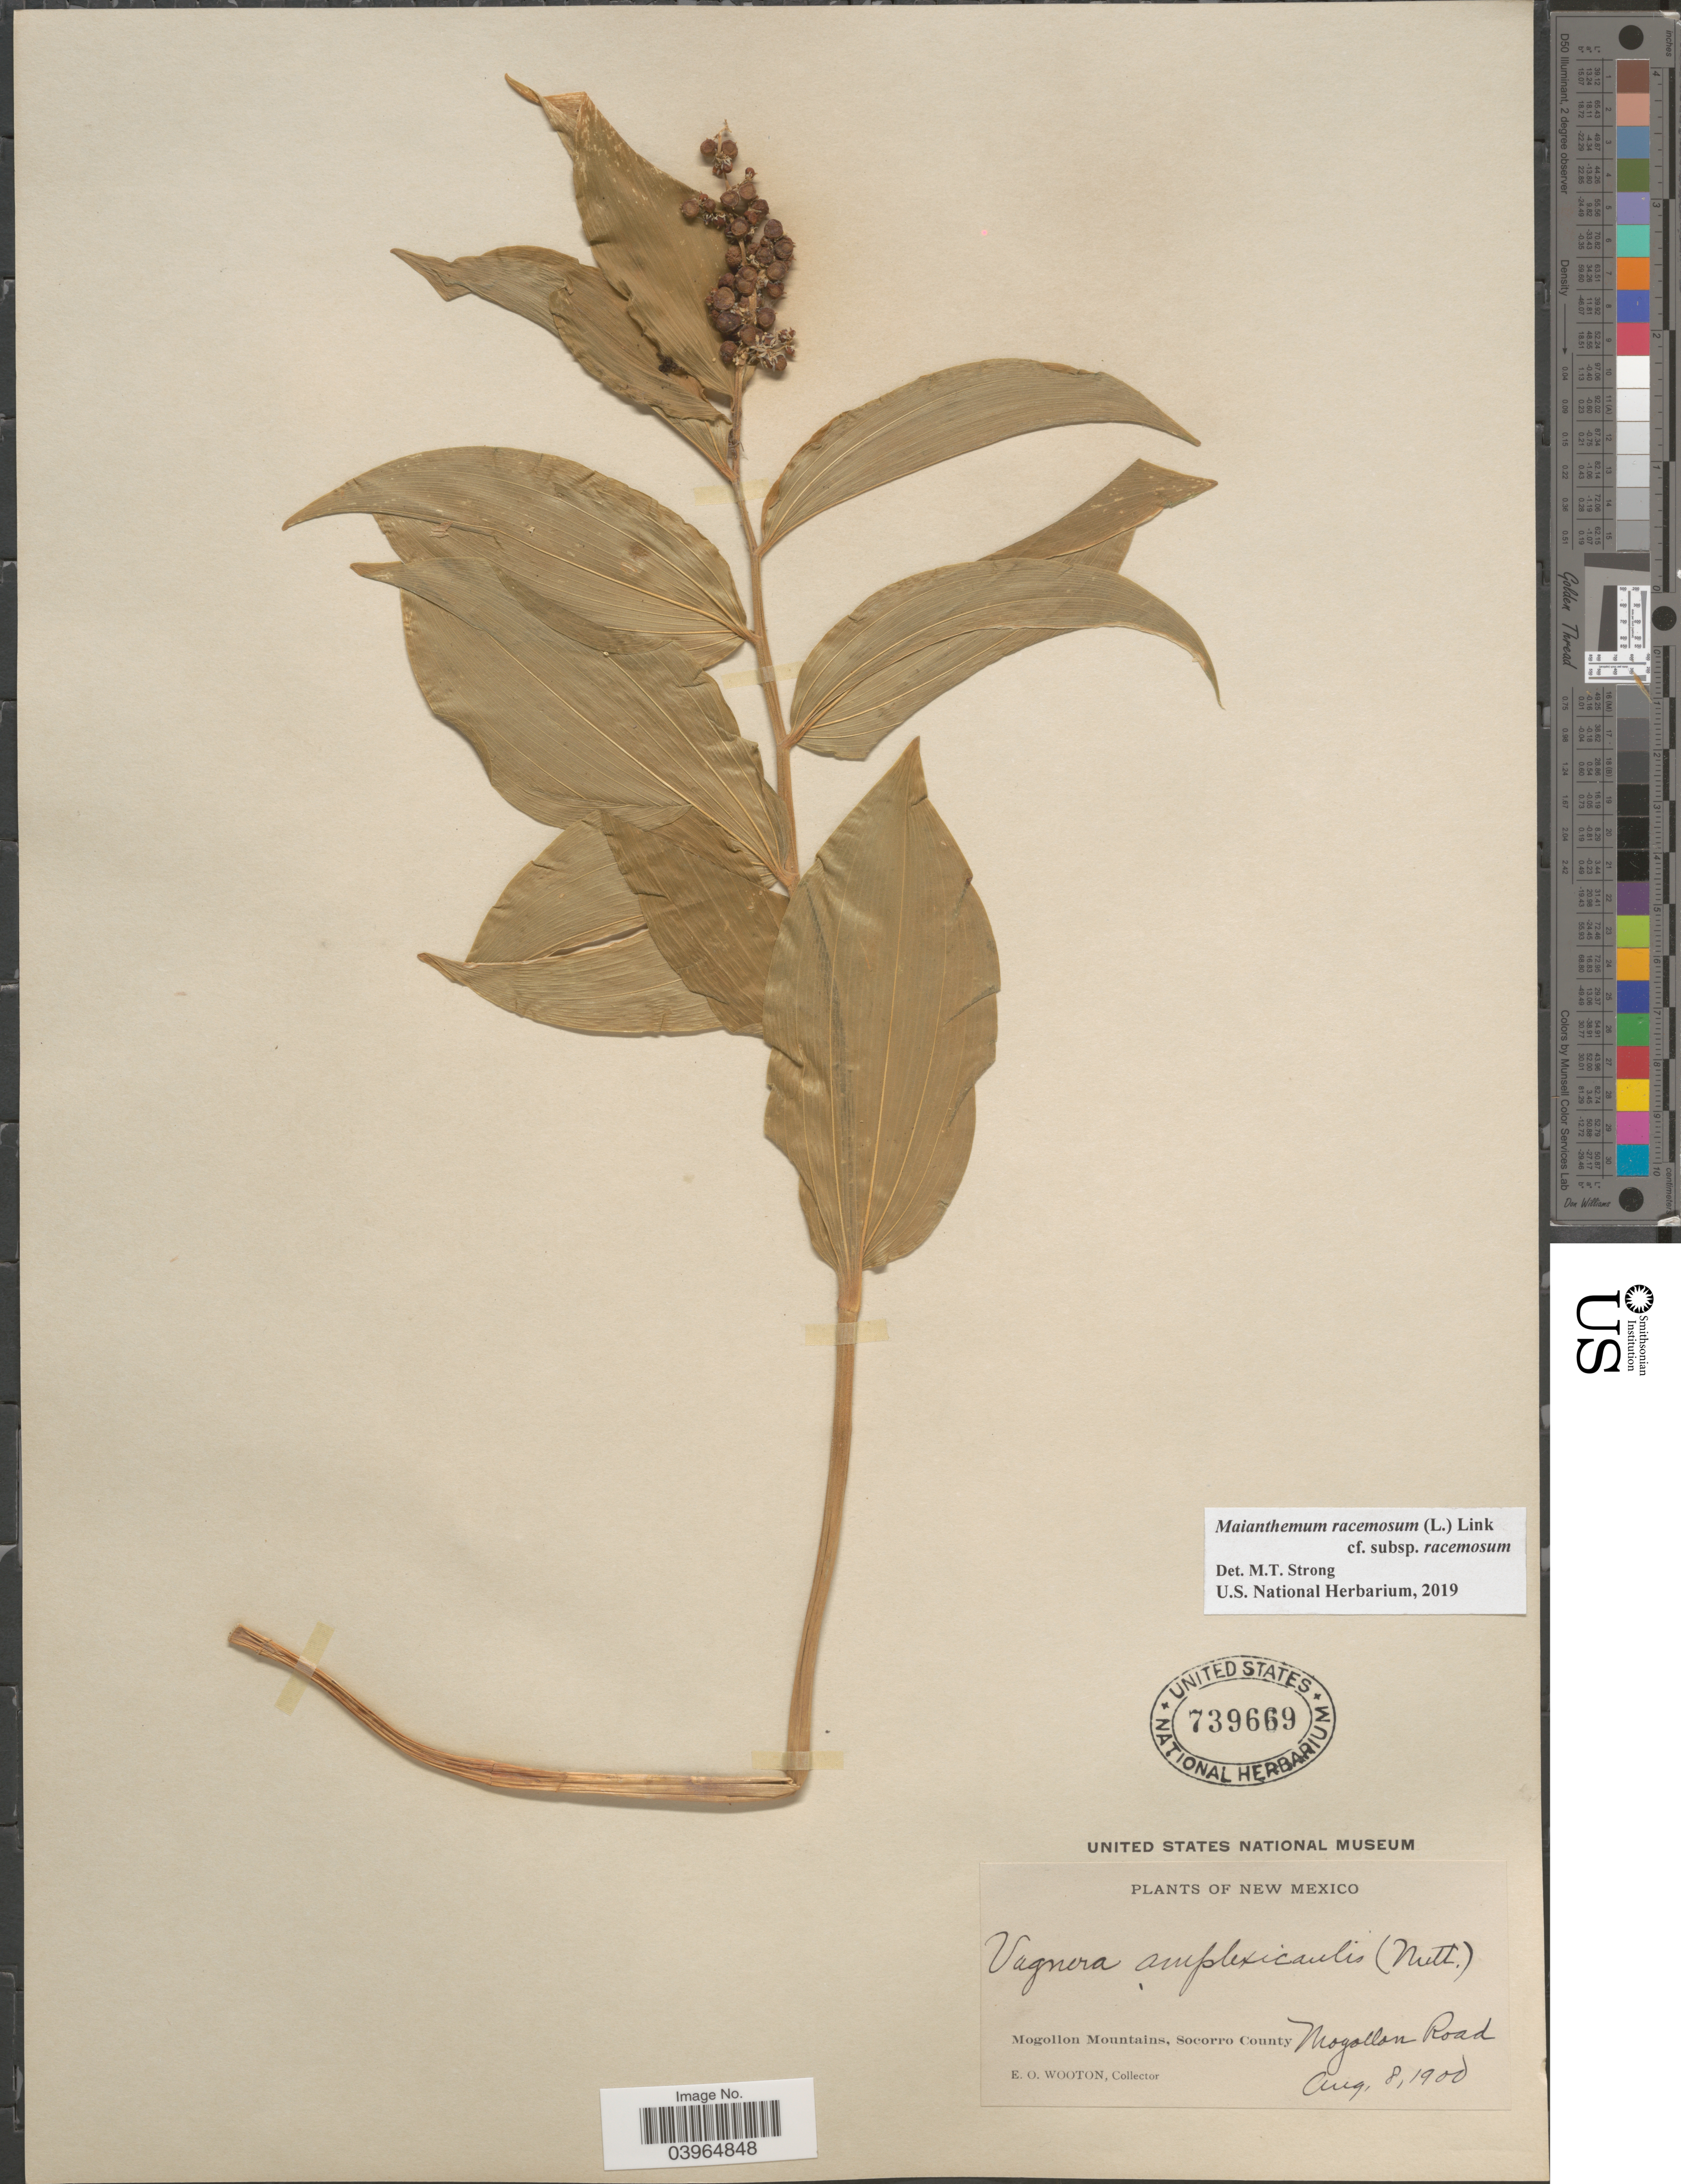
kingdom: Plantae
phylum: Tracheophyta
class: Liliopsida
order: Asparagales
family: Asparagaceae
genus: Maianthemum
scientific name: Maianthemum racemosum subsp. racemosum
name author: (L.) Link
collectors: E. O. Wooton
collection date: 1900-08-08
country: United States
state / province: New Mexico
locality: Mogollon Mountains, Socorro County. Mogollon Road.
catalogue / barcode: US 739669